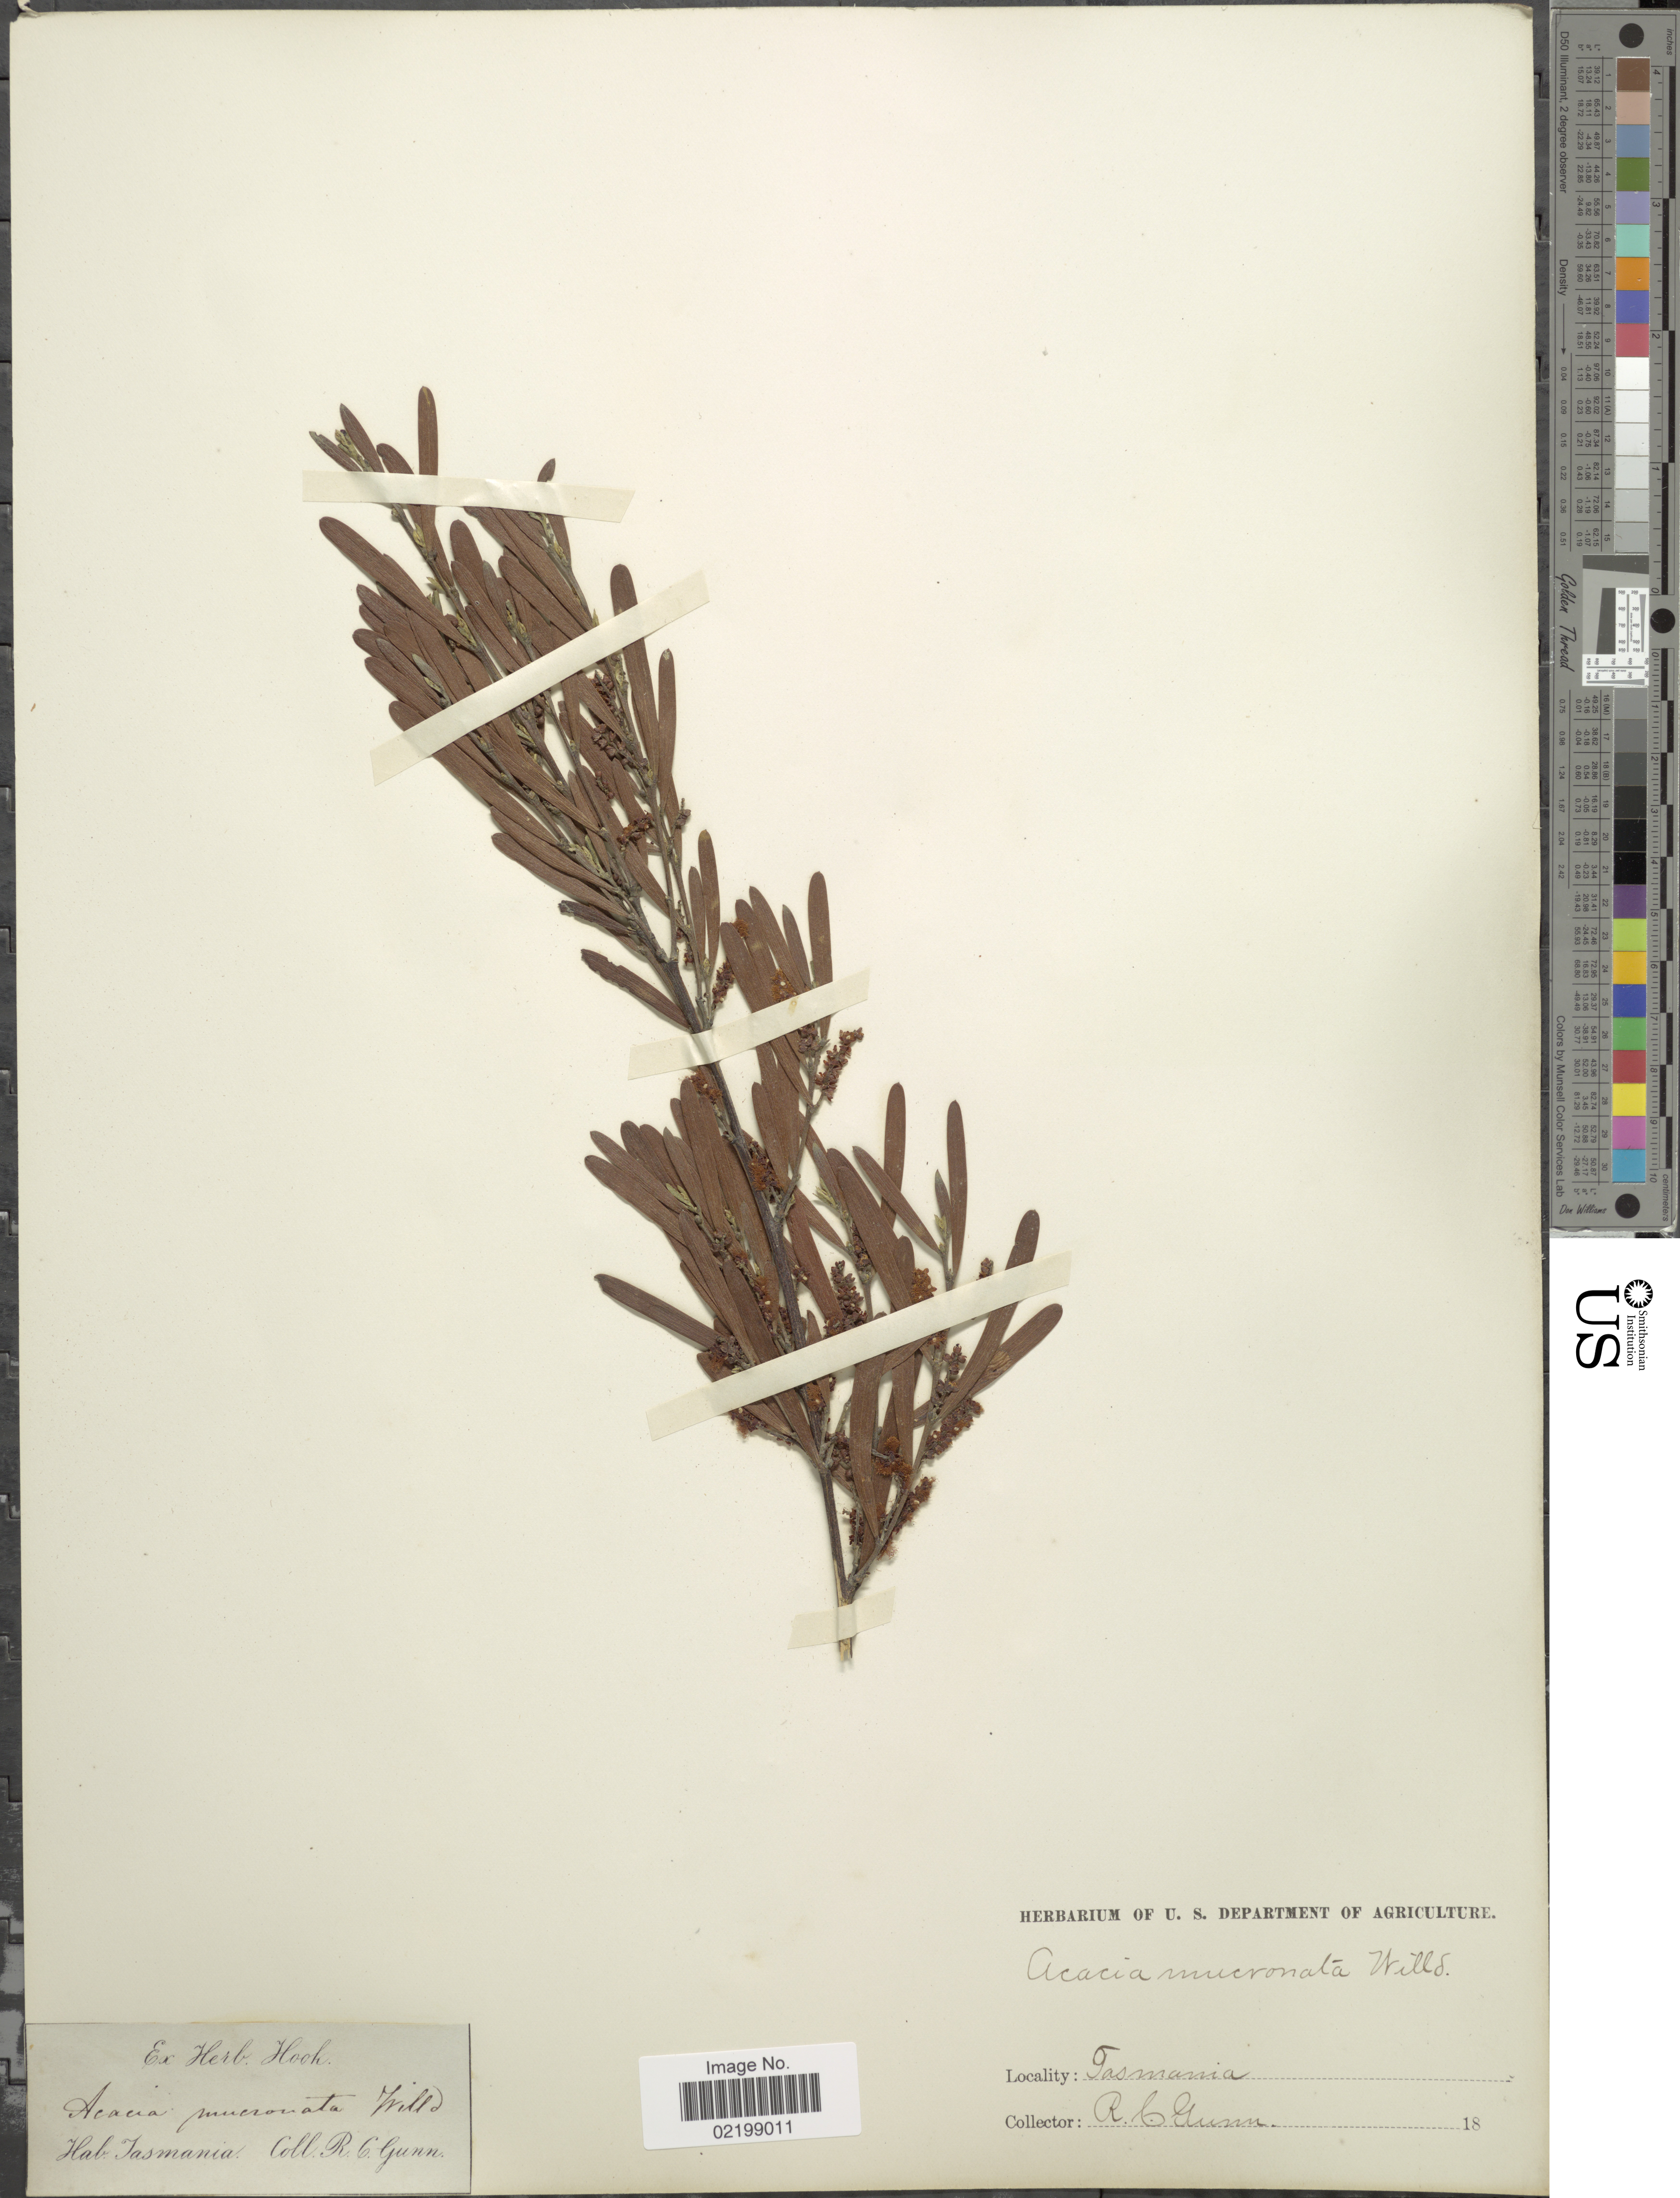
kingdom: Plantae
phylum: Tracheophyta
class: Magnoliopsida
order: Fabales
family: Fabaceae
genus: Acacia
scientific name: Acacia mucronata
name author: Willd.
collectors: R. Gunn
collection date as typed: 18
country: Australia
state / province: Tasmania